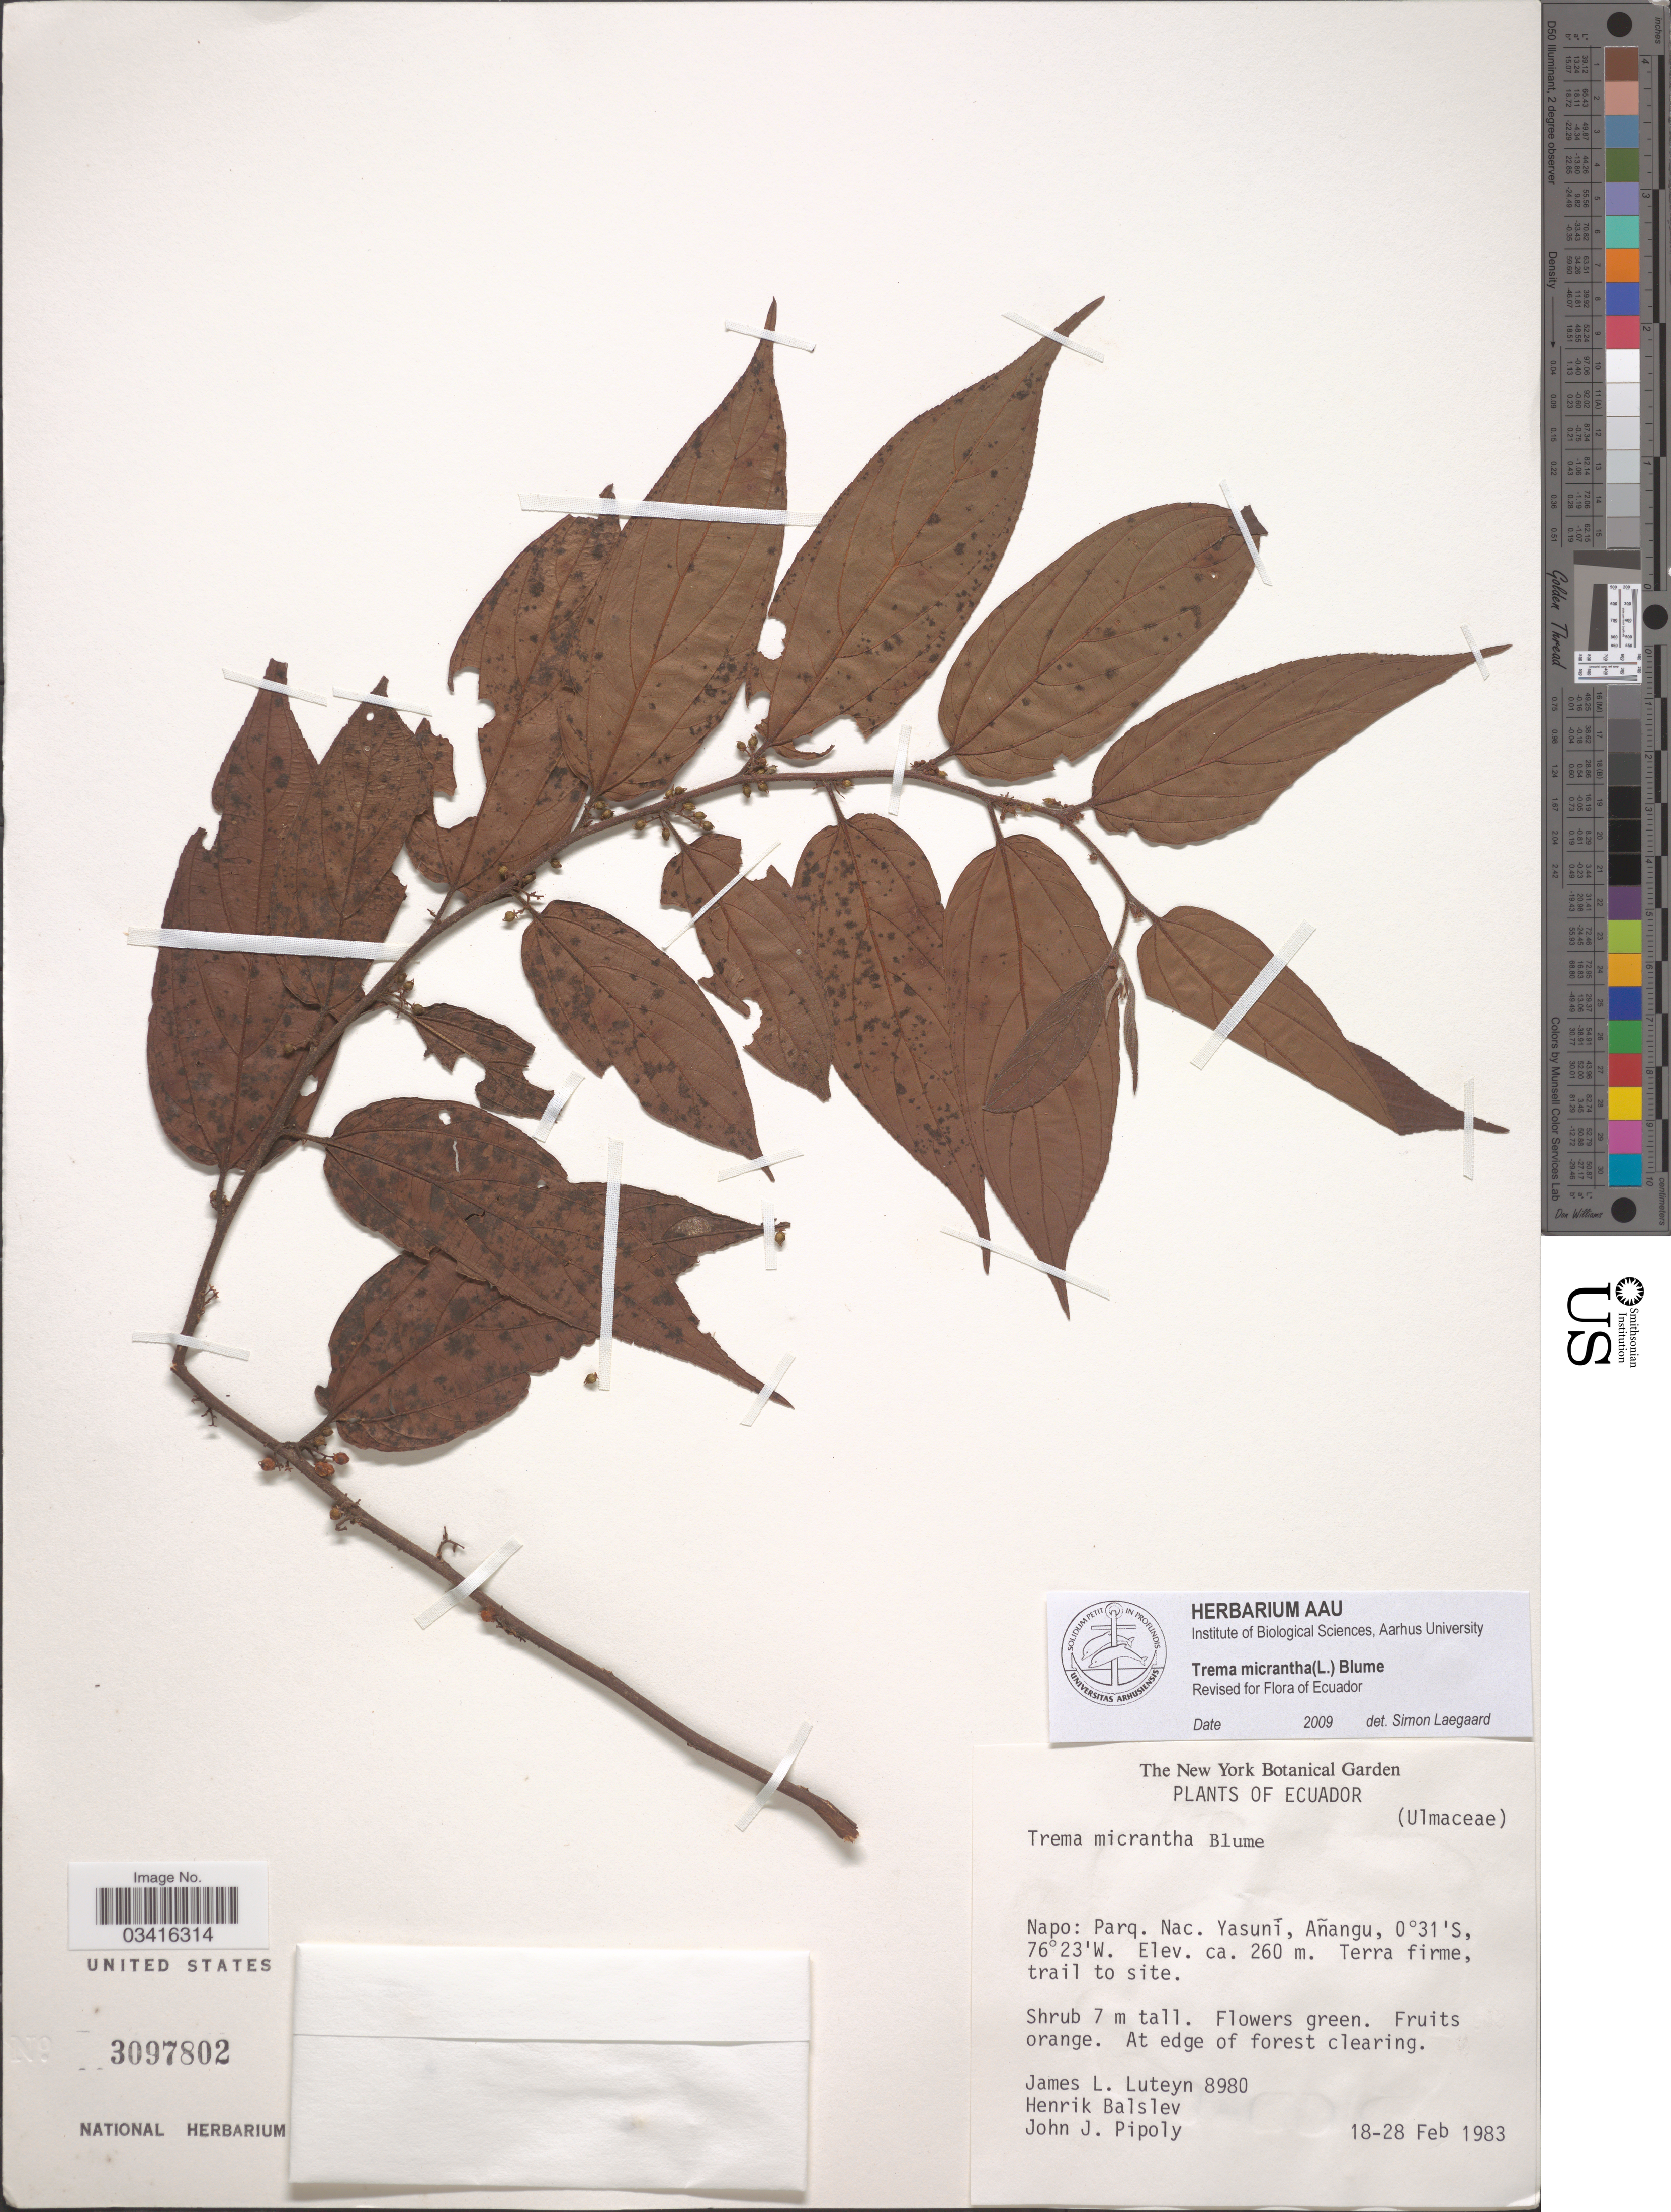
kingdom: Plantae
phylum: Tracheophyta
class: Magnoliopsida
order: Rosales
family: Cannabaceae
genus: Trema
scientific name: Trema micranthum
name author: (L.) Blume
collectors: J. L. Luteyn, H. Balslev & J. J. Pipoly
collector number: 8980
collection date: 1983-02-18/1983-02-28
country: Ecuador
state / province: Napo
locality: Parq. Nac. Yasuní, Añagu.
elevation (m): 260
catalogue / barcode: US 3097802